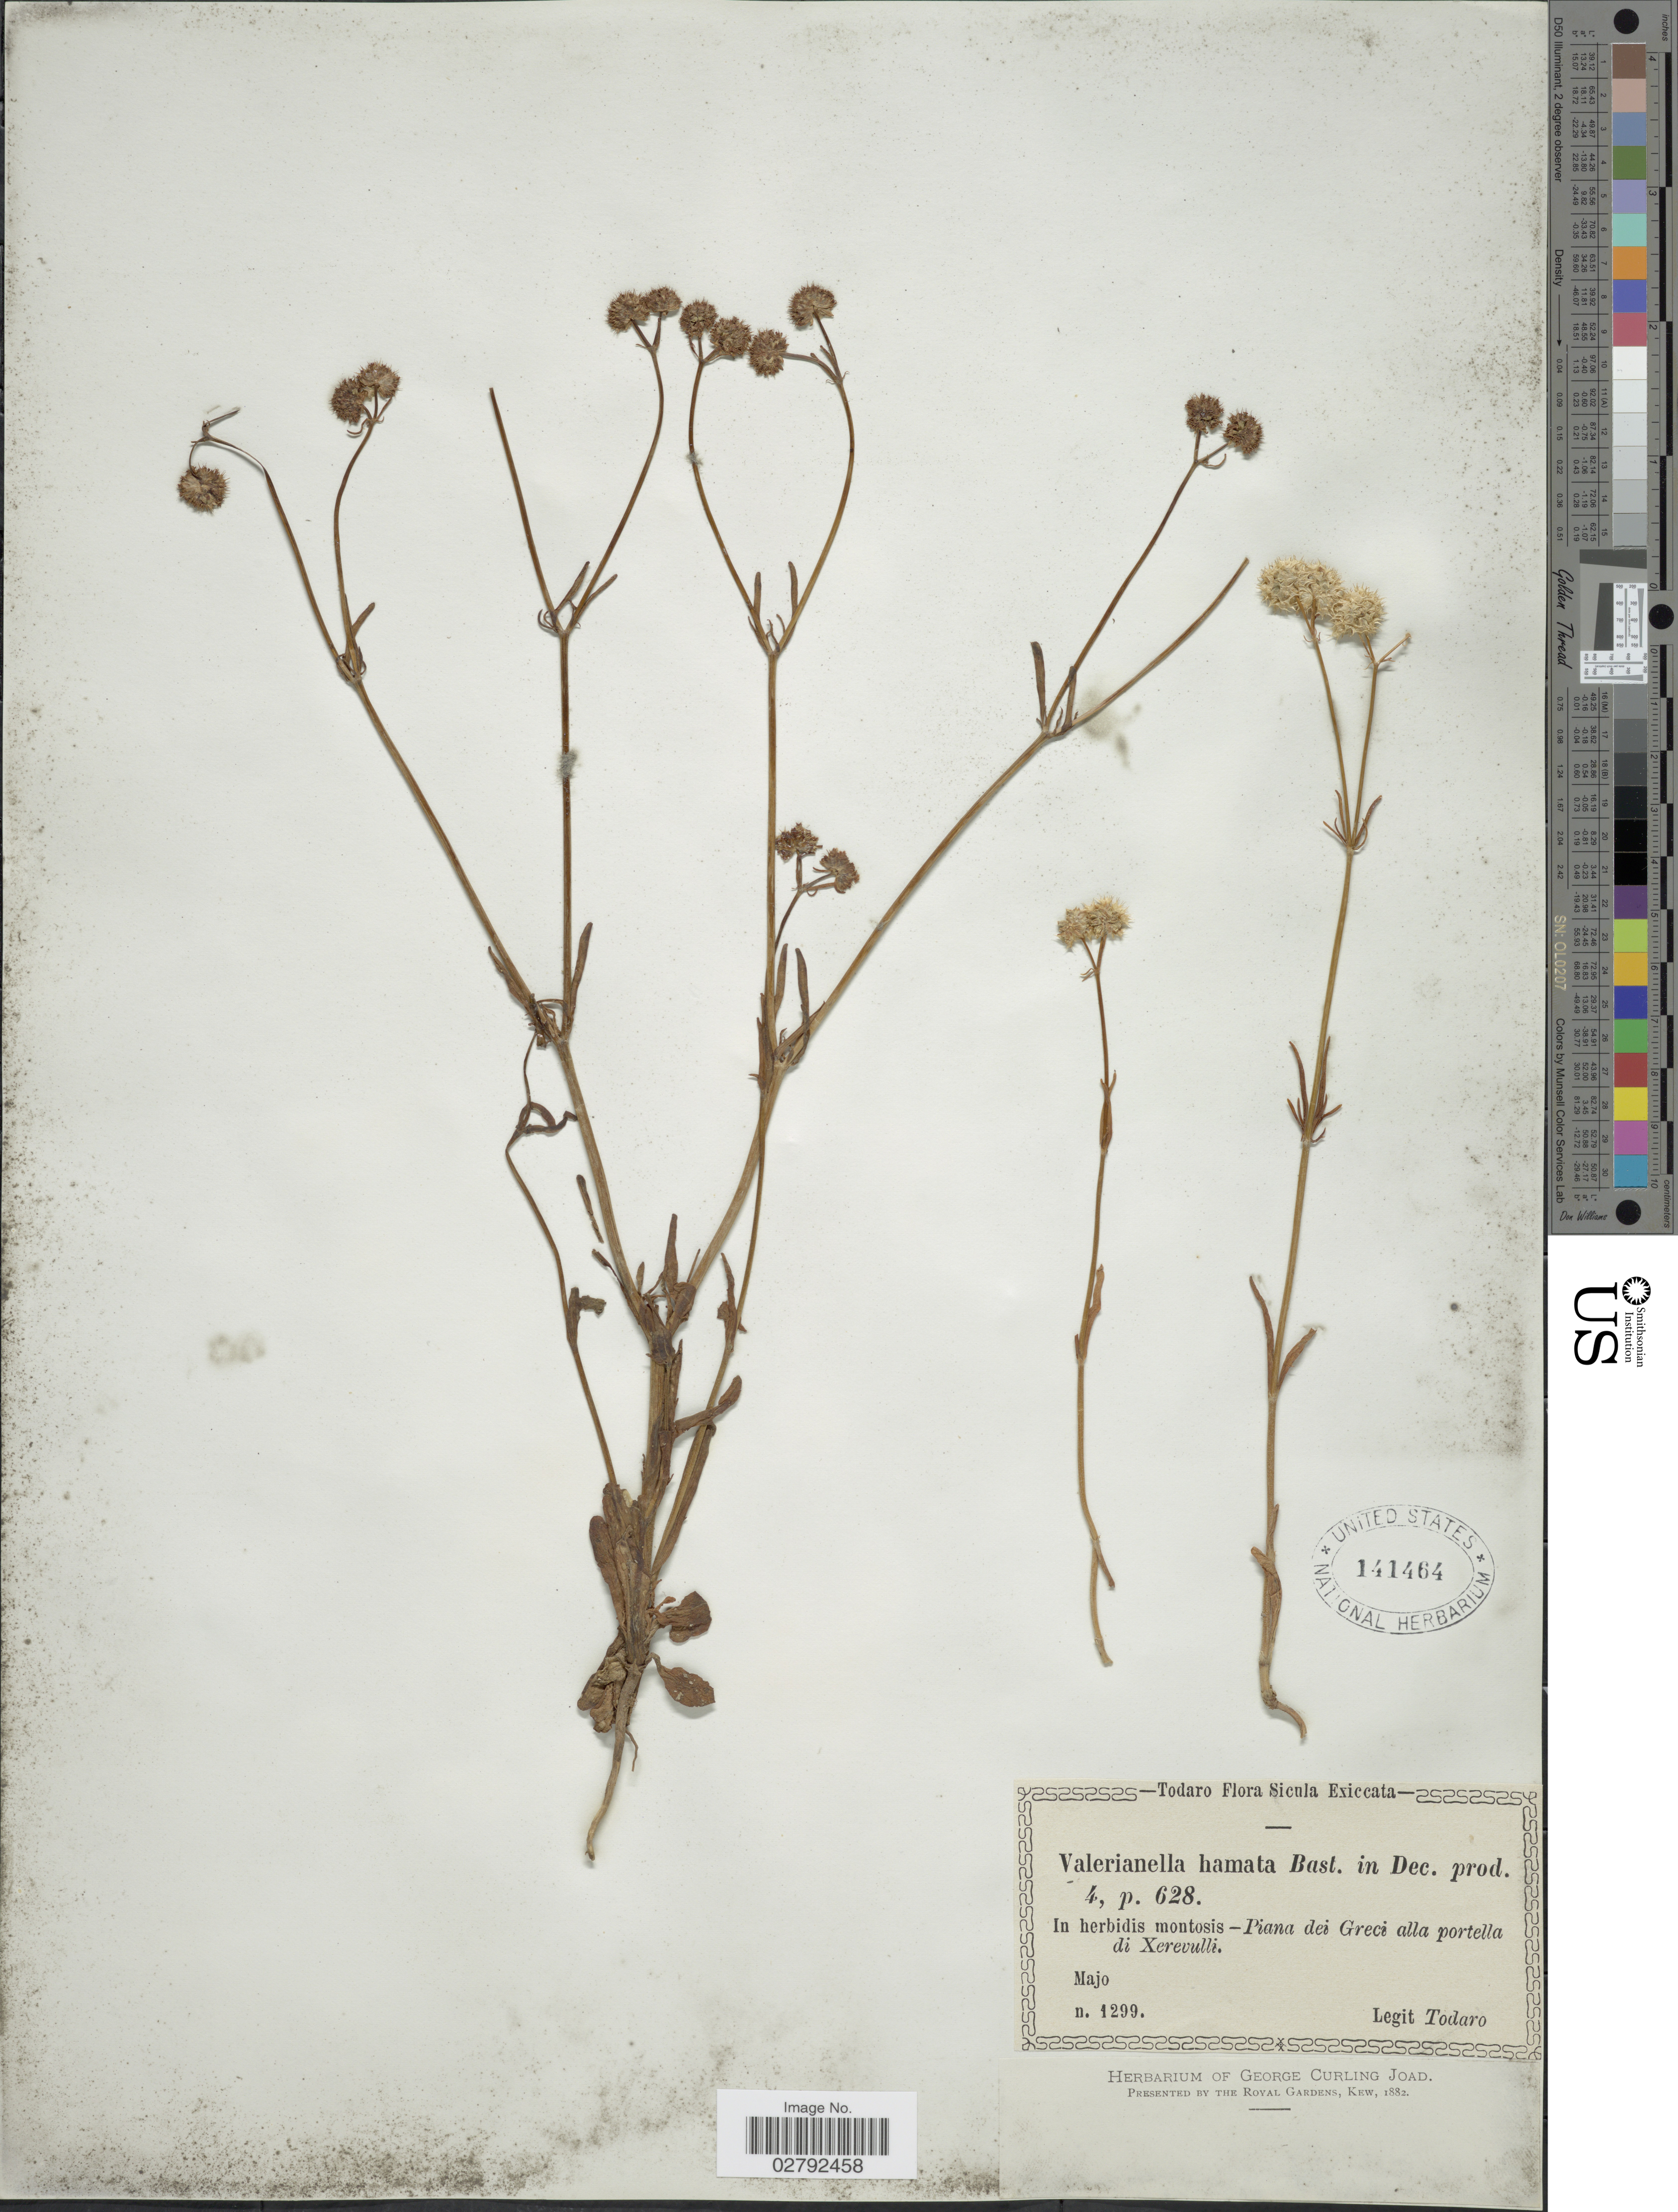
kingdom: Plantae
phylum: Tracheophyta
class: Magnoliopsida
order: Dipsacales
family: Caprifoliaceae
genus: Valerianella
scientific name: Valerianella hamata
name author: DC.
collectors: Todaro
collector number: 1299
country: Italy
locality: In herbidis montosis - Piana dei Greci alla portella di Xerevulli.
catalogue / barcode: US 141464